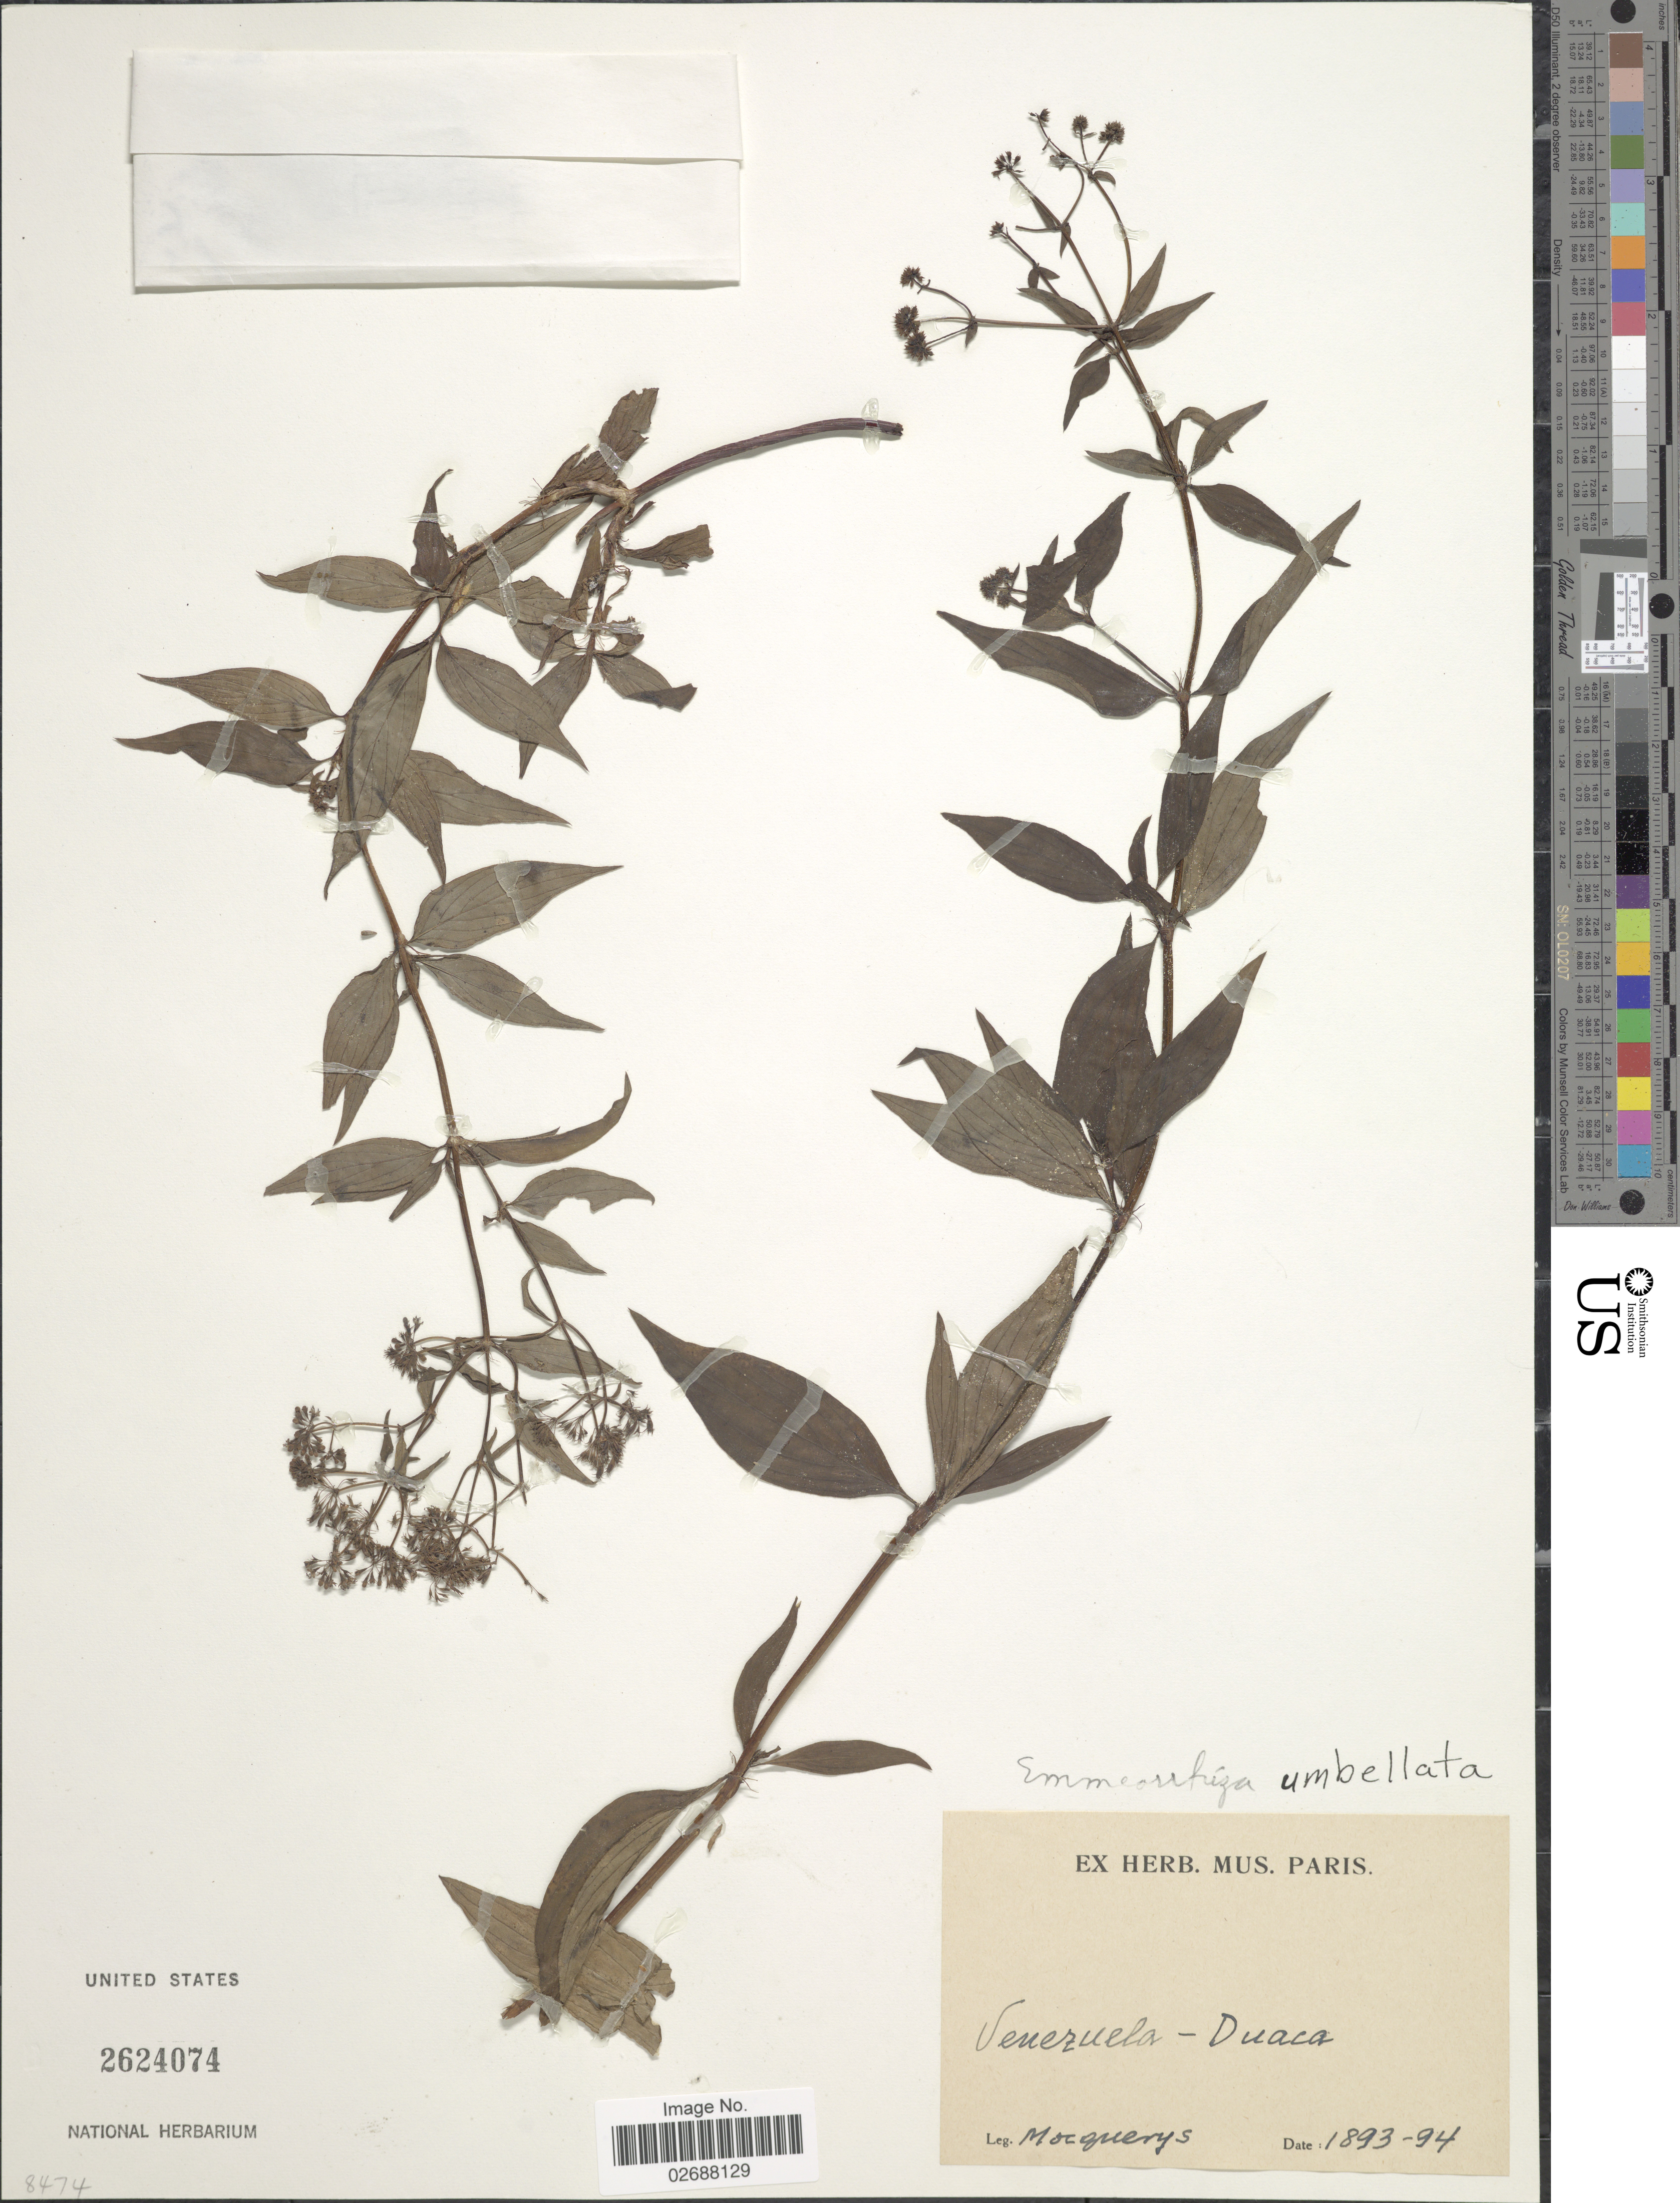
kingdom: Plantae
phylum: Tracheophyta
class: Magnoliopsida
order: Gentianales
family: Rubiaceae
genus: Emmeorhiza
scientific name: Emmeorhiza umbellata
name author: (Spreng.) K. Schum.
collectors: A. Mocquerys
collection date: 1893/1894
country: Venezuela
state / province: Lara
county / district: Crespo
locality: Duaca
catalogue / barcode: US 2624074